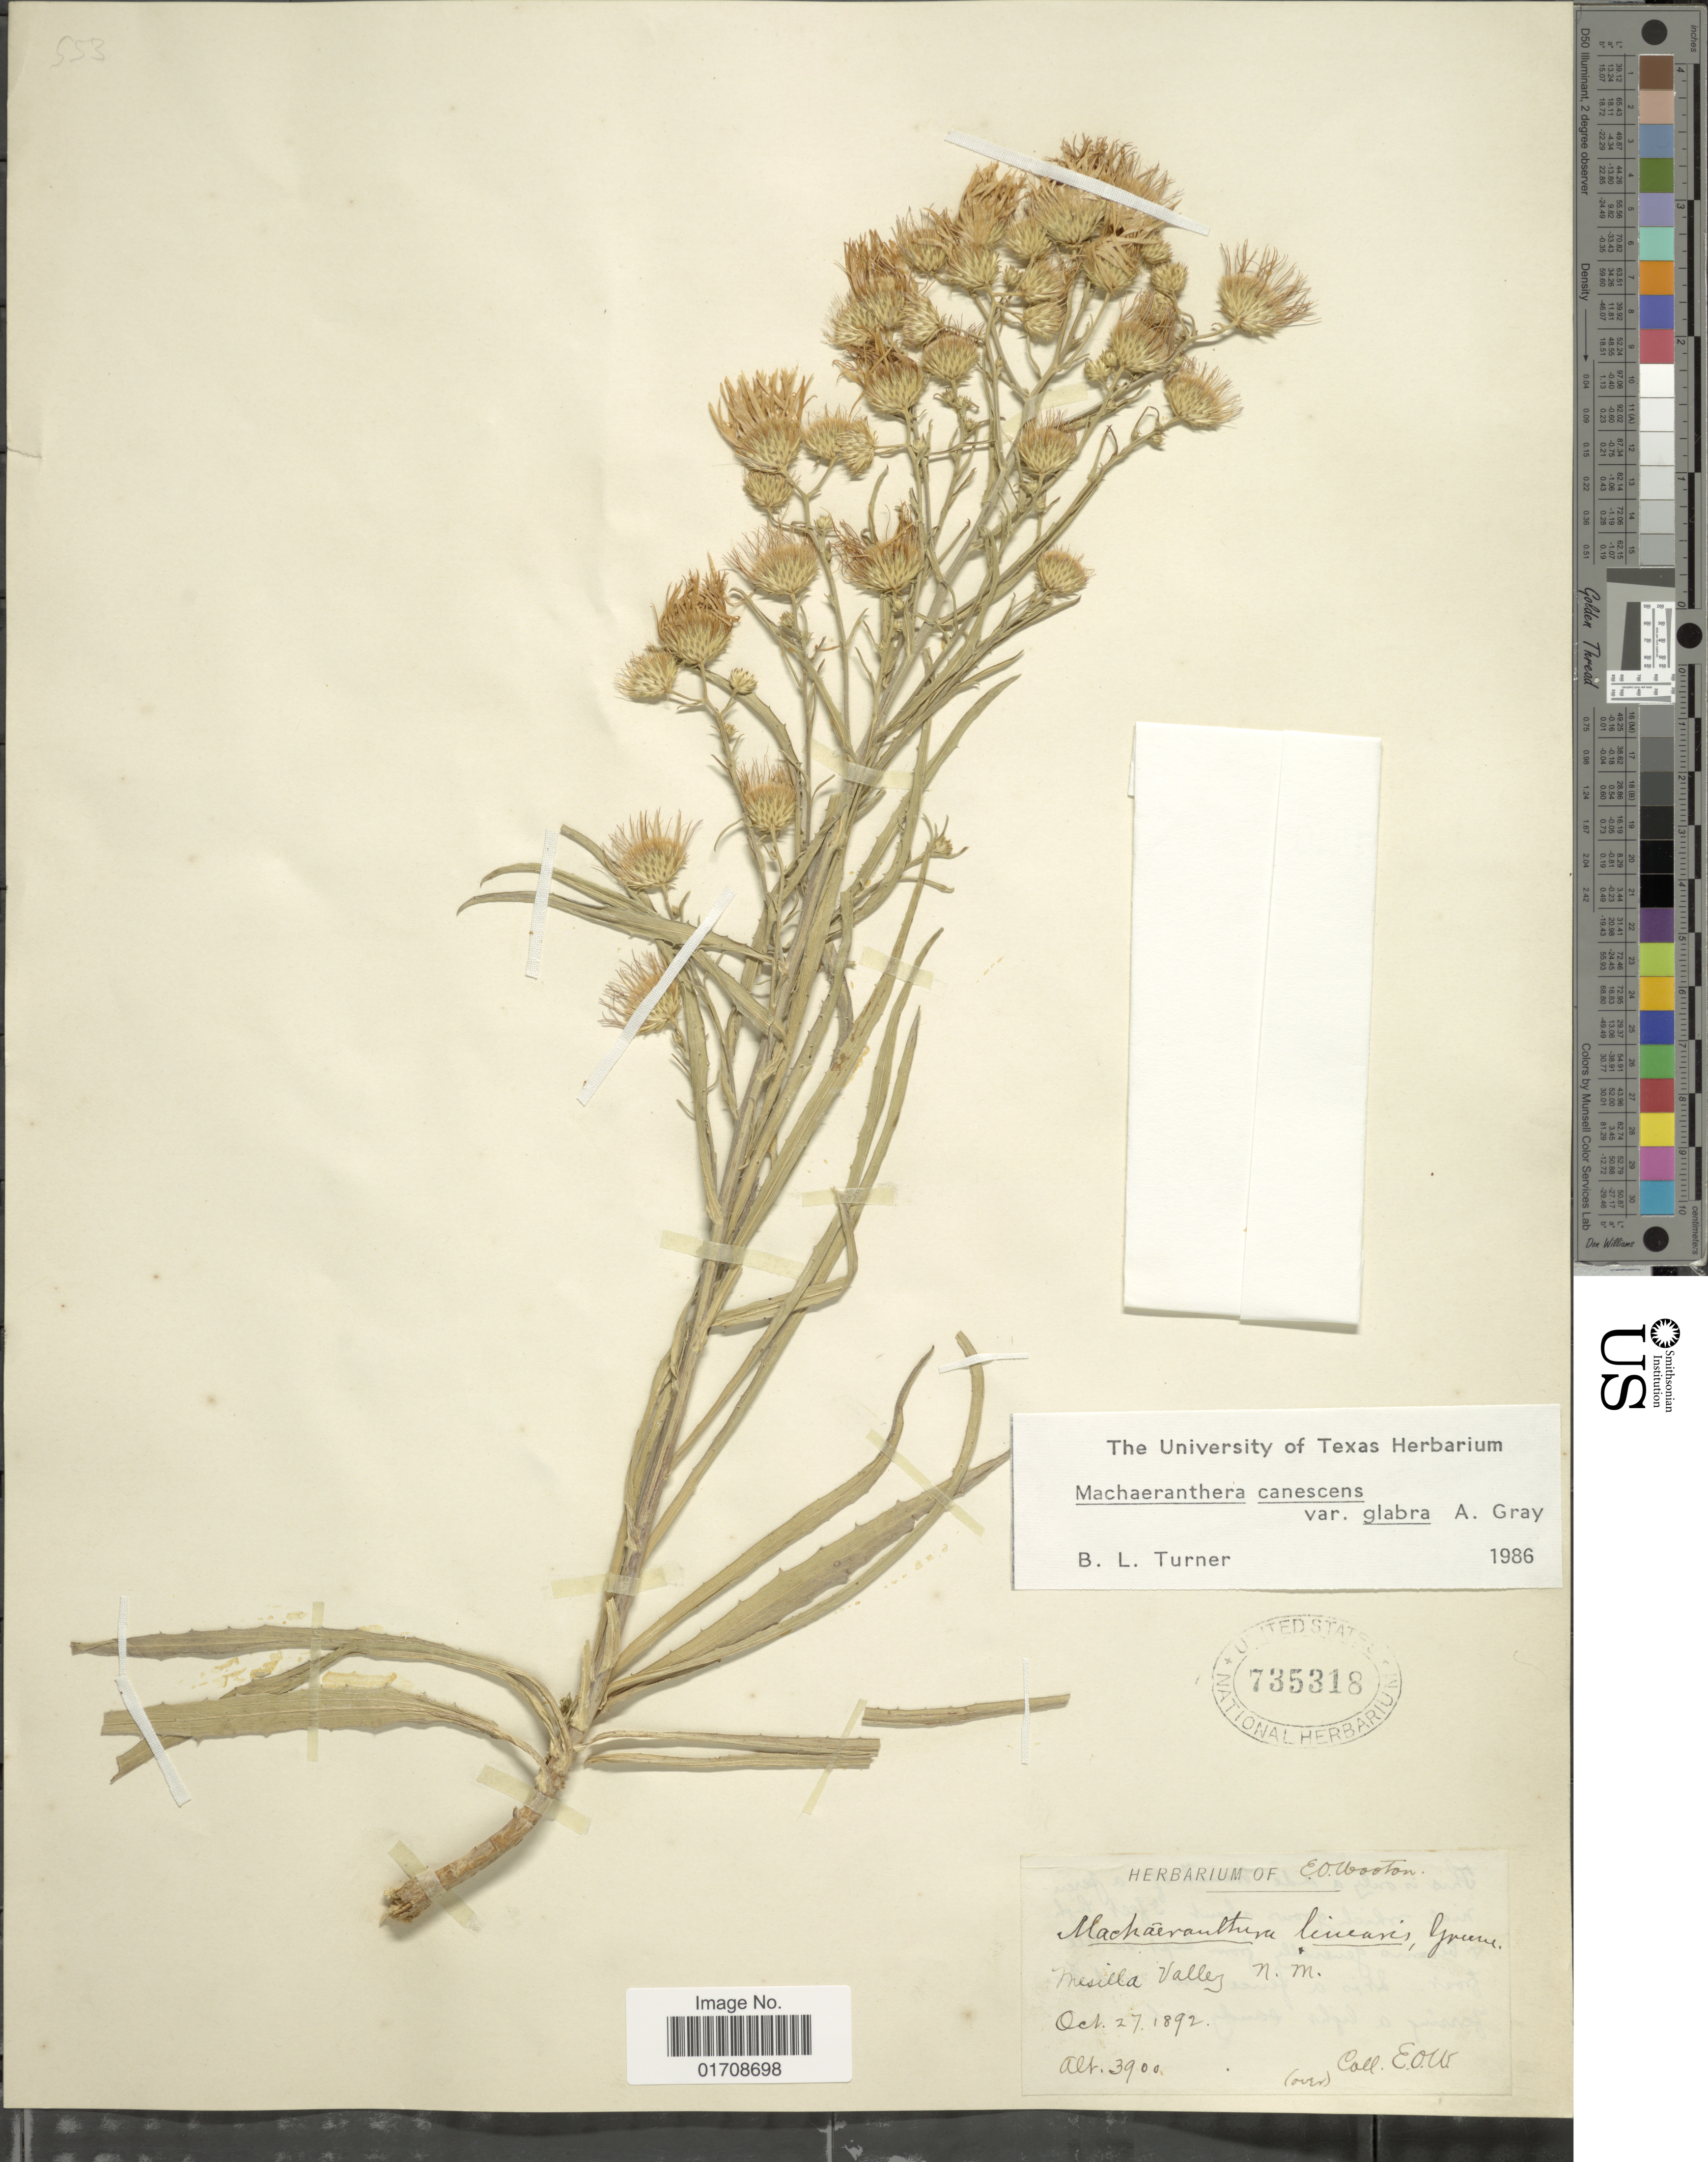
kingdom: Plantae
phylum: Tracheophyta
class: Magnoliopsida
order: Asterales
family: Asteraceae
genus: Machaeranthera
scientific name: Machaeranthera canescens var. glabra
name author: A. Gray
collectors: E. O. Wooton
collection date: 1892-10-27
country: United States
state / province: New Mexico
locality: Mesilla Valley, N. M.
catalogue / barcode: US 735318